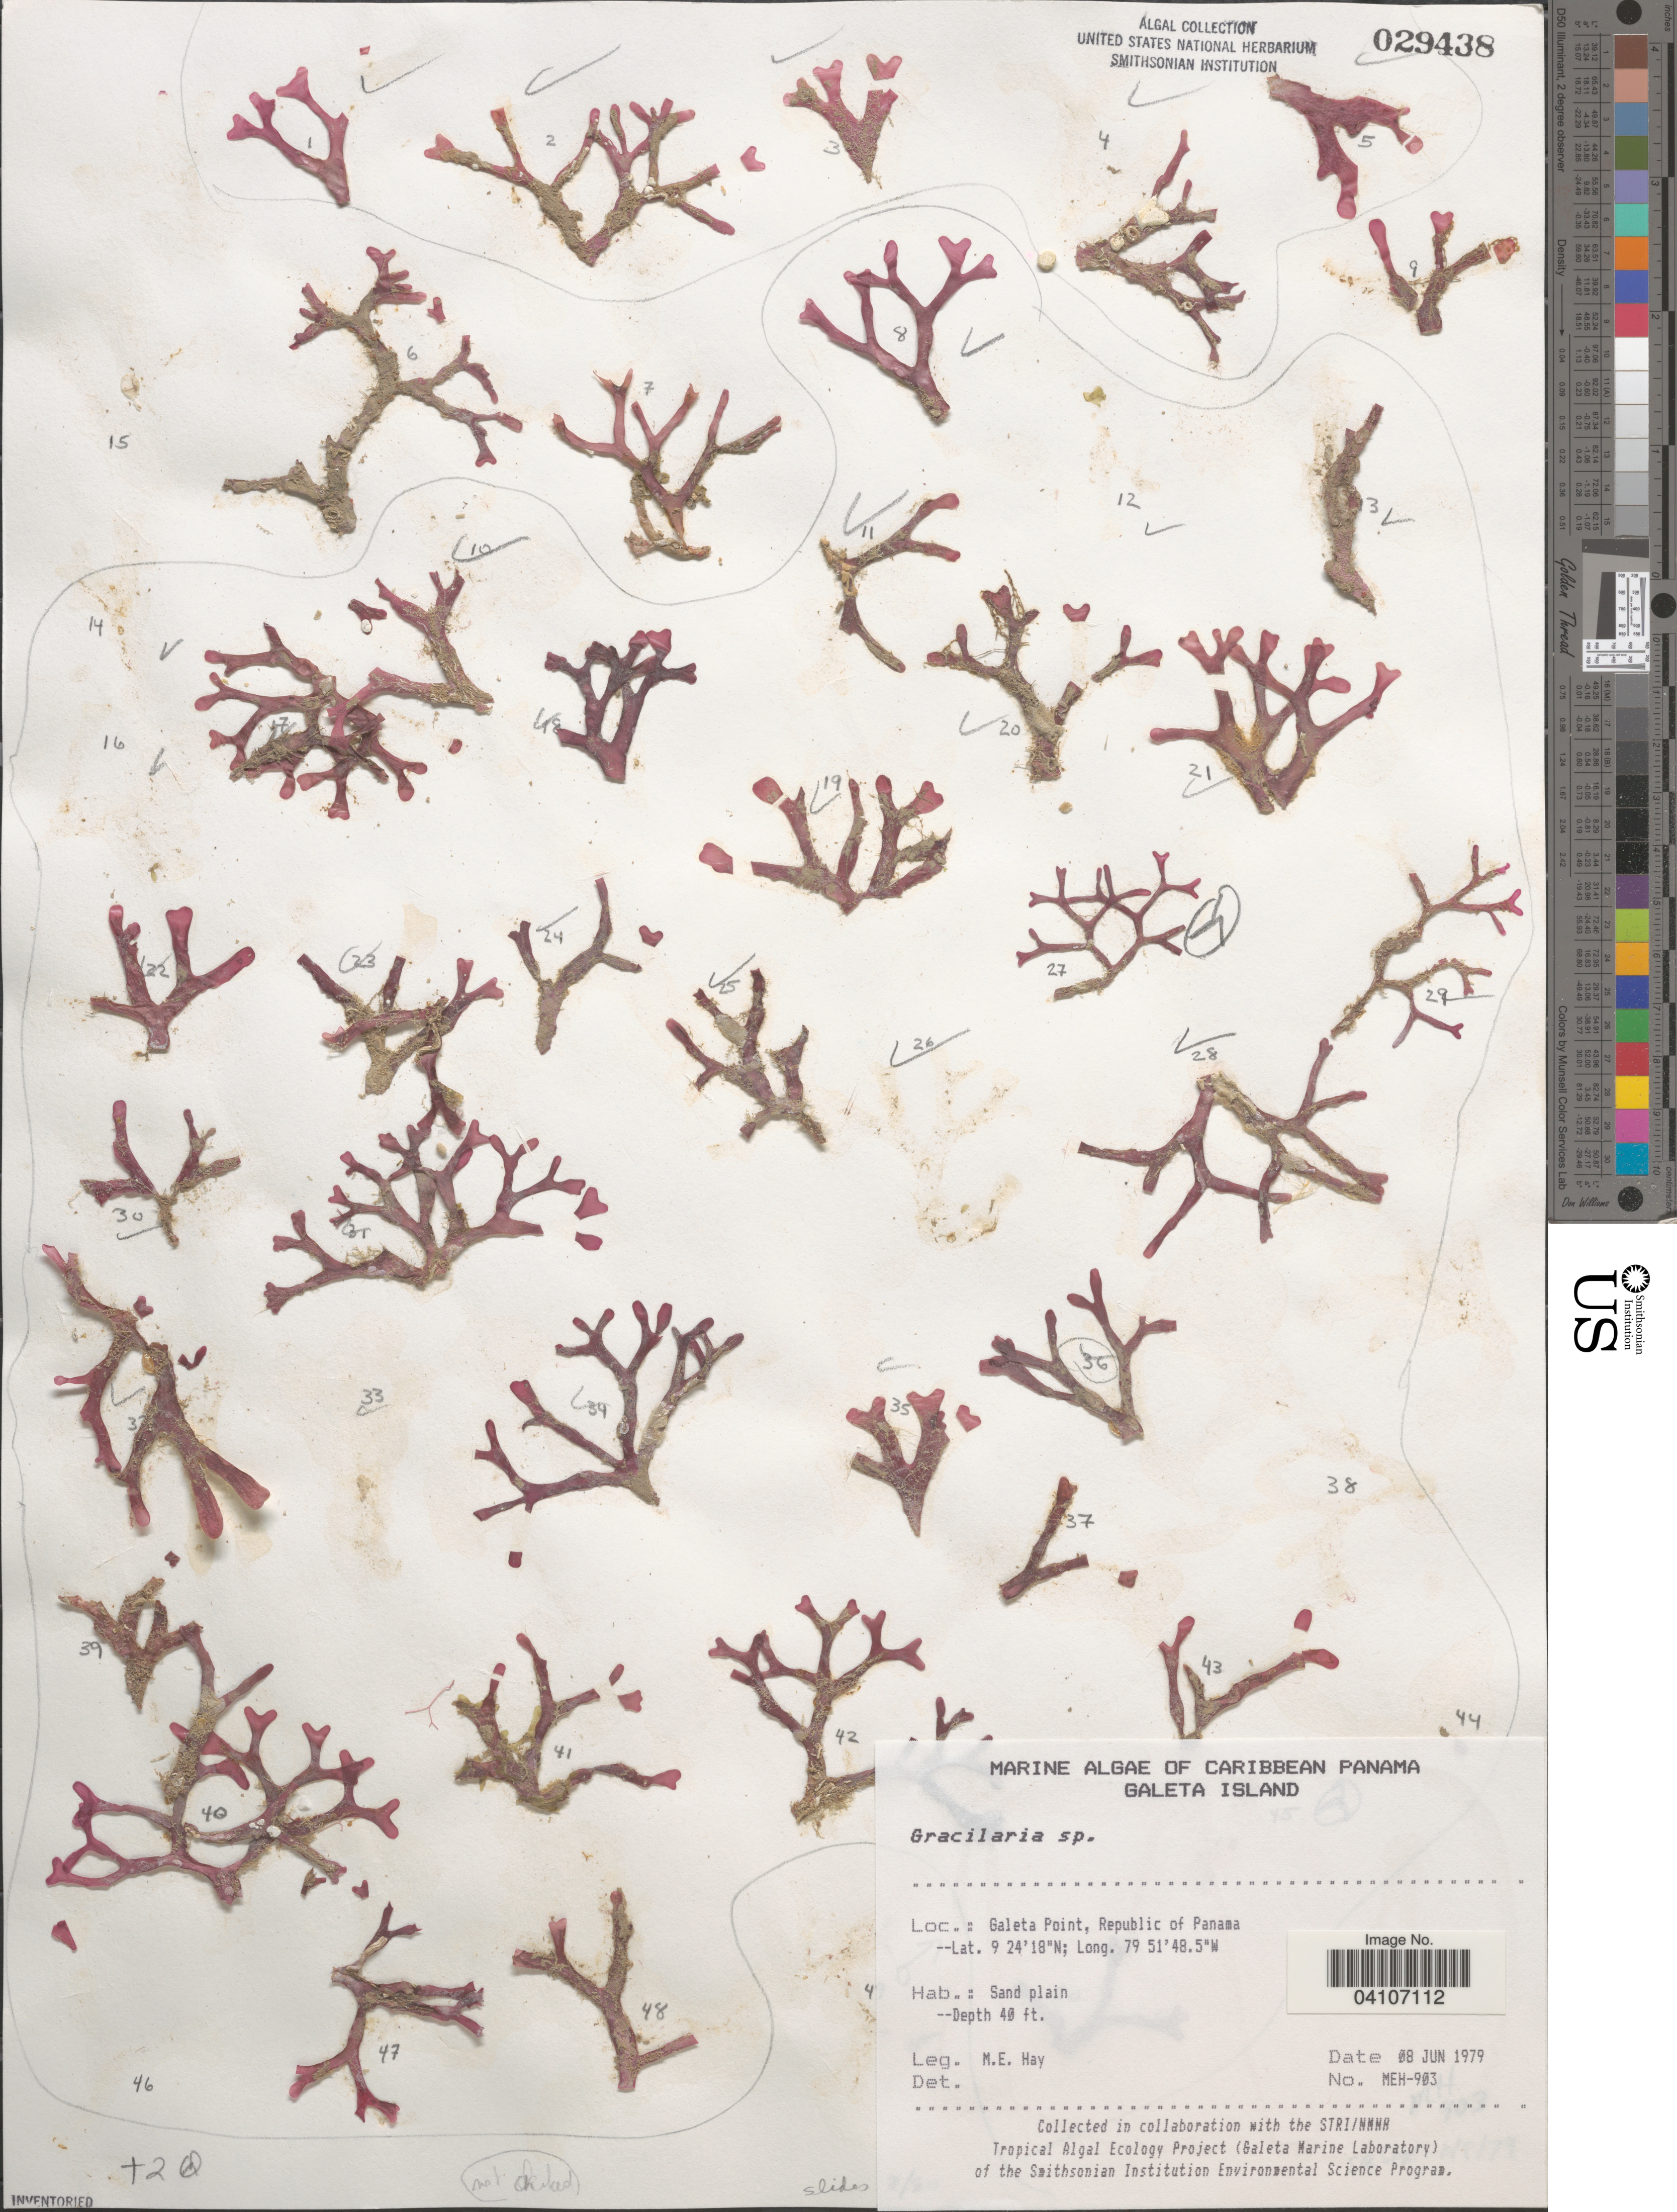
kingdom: Plantae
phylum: Rhodophyta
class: Florideophyceae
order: Gracilariales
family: Gracilariaceae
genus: Gracilaria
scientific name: Gracilaria sp.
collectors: M. E. Hay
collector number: MEH-903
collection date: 1979-06-08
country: Panama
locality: Galeta Point.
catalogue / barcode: US 29438